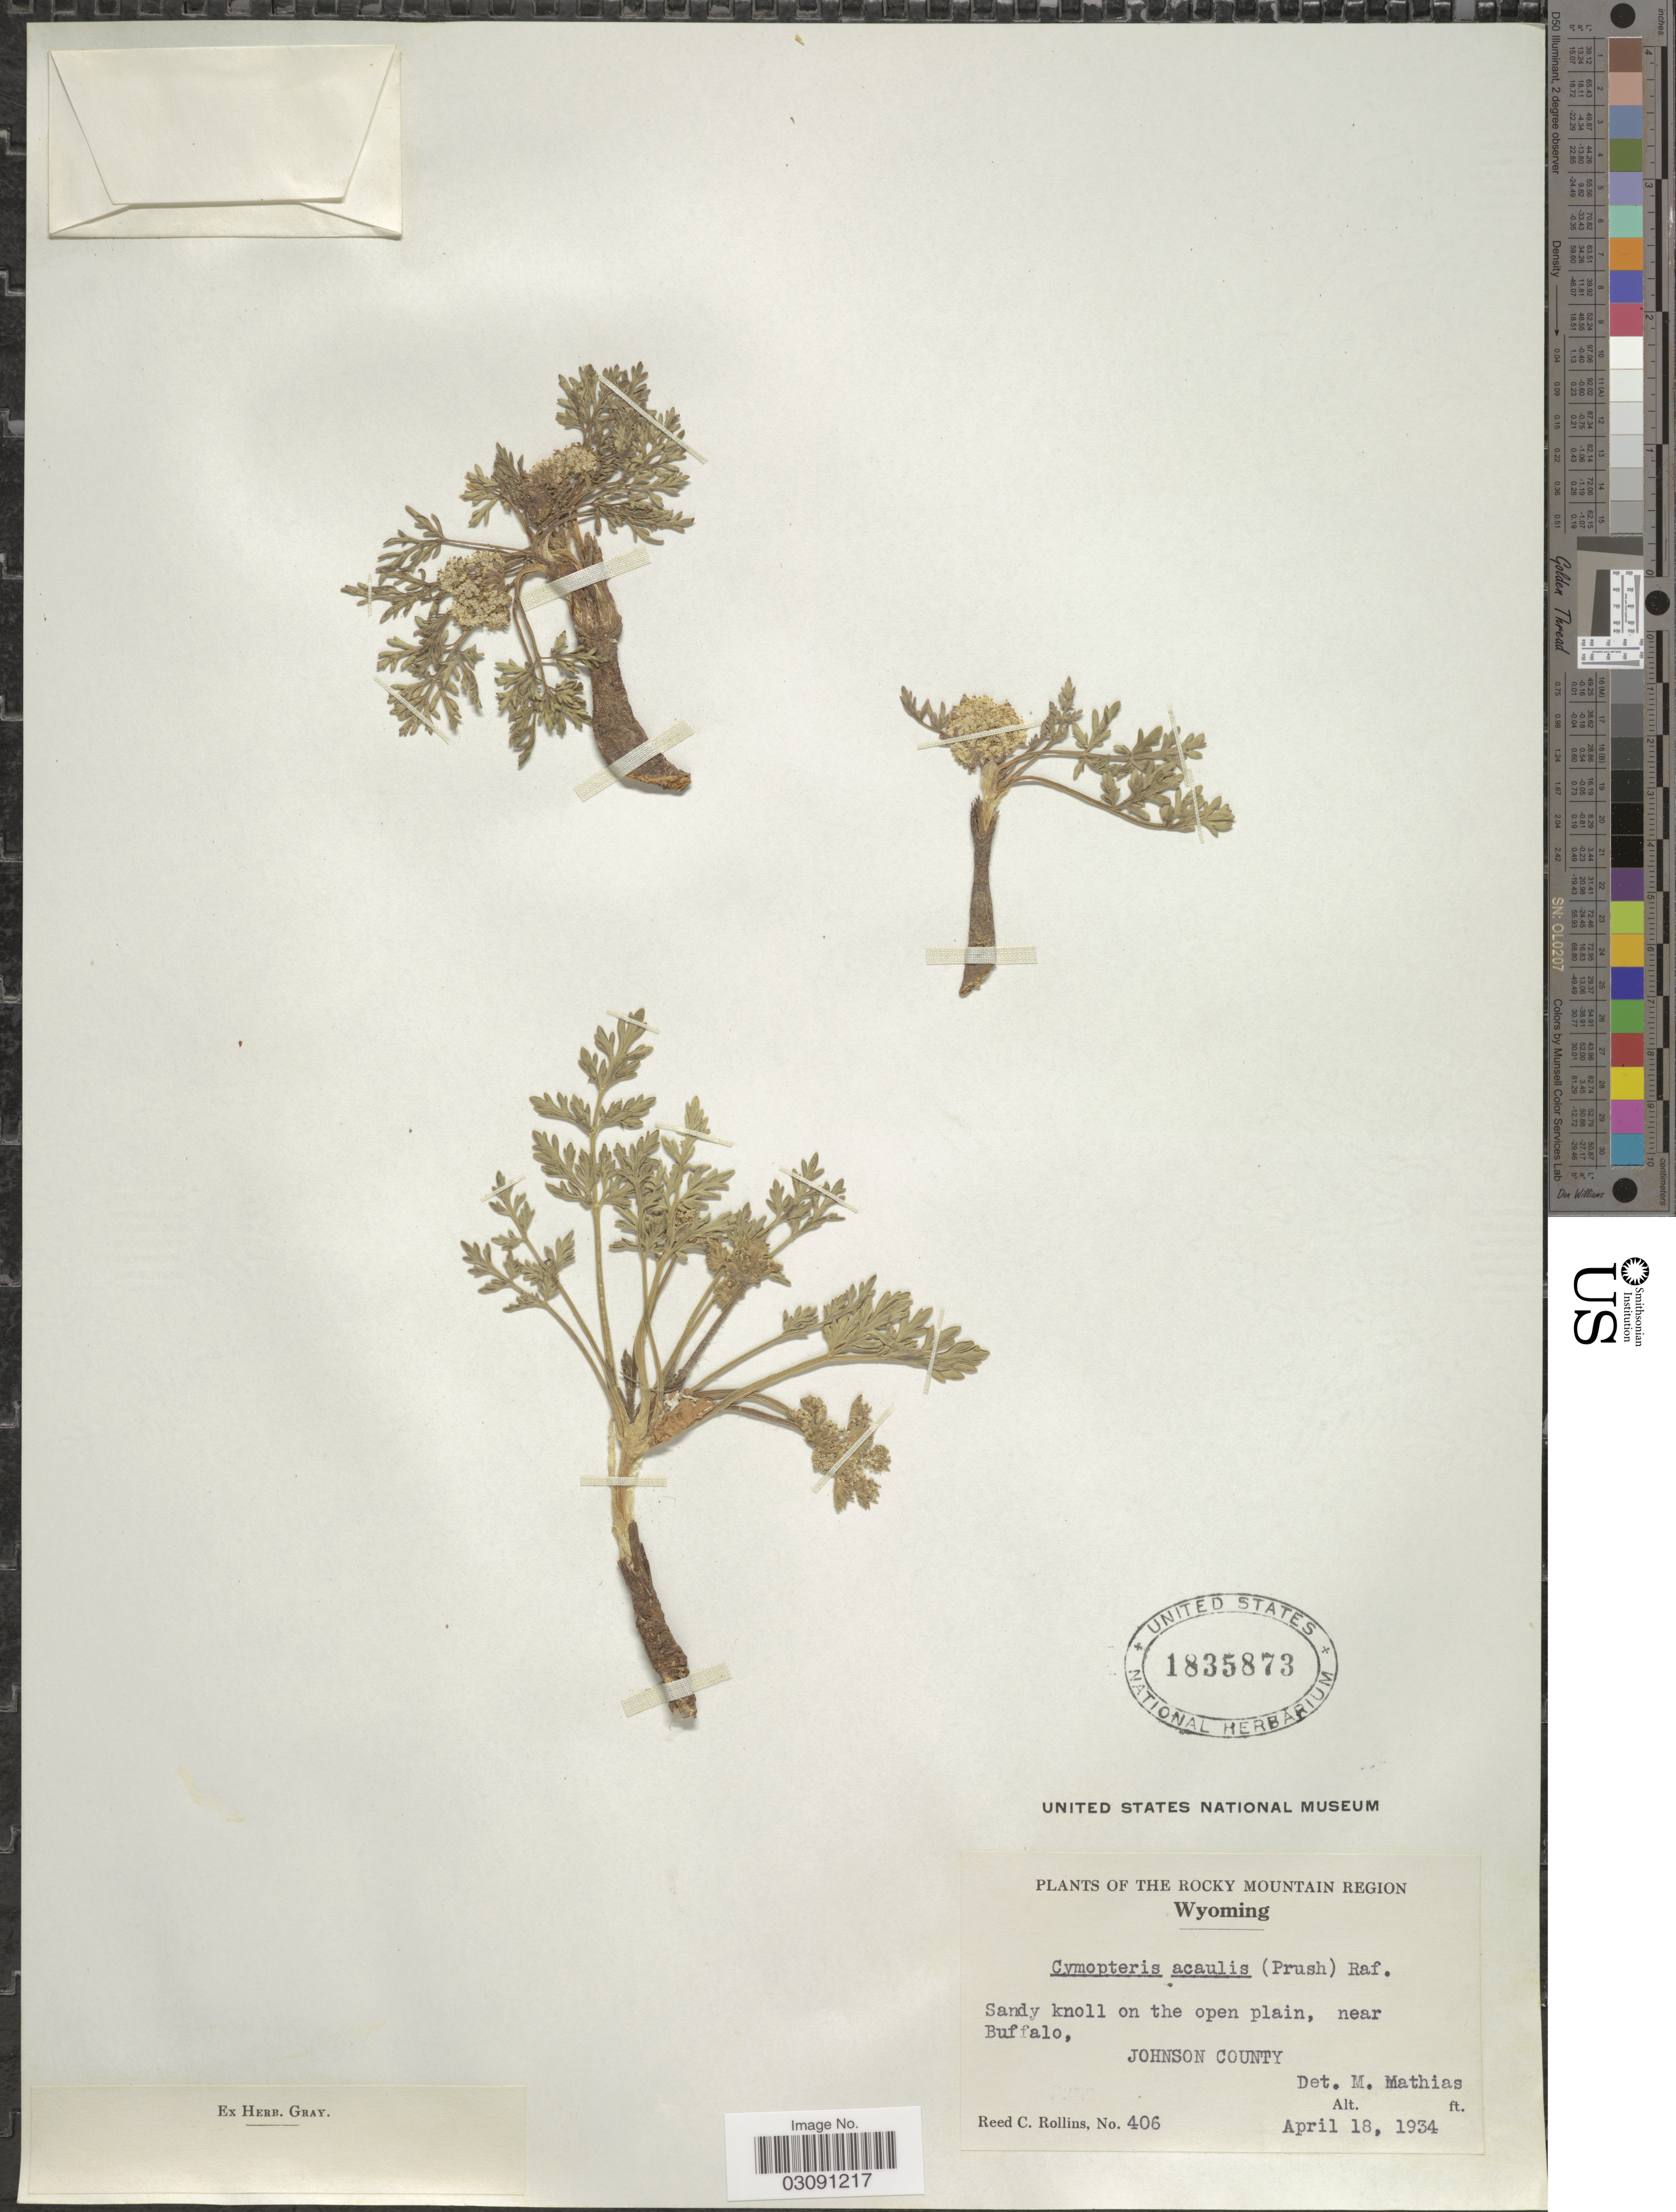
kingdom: Plantae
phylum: Tracheophyta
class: Magnoliopsida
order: Apiales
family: Apiaceae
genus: Cymopterus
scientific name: Cymopterus acaulis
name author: (Pursh) Raf.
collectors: R. C. Rollins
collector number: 406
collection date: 1934-04-18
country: United States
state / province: Wyoming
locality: The Rocky Mountain Region, Sandy knoll on the open plain, near Buffalo, Johnson County.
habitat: sandy knoll on open plain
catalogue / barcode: US 1835873